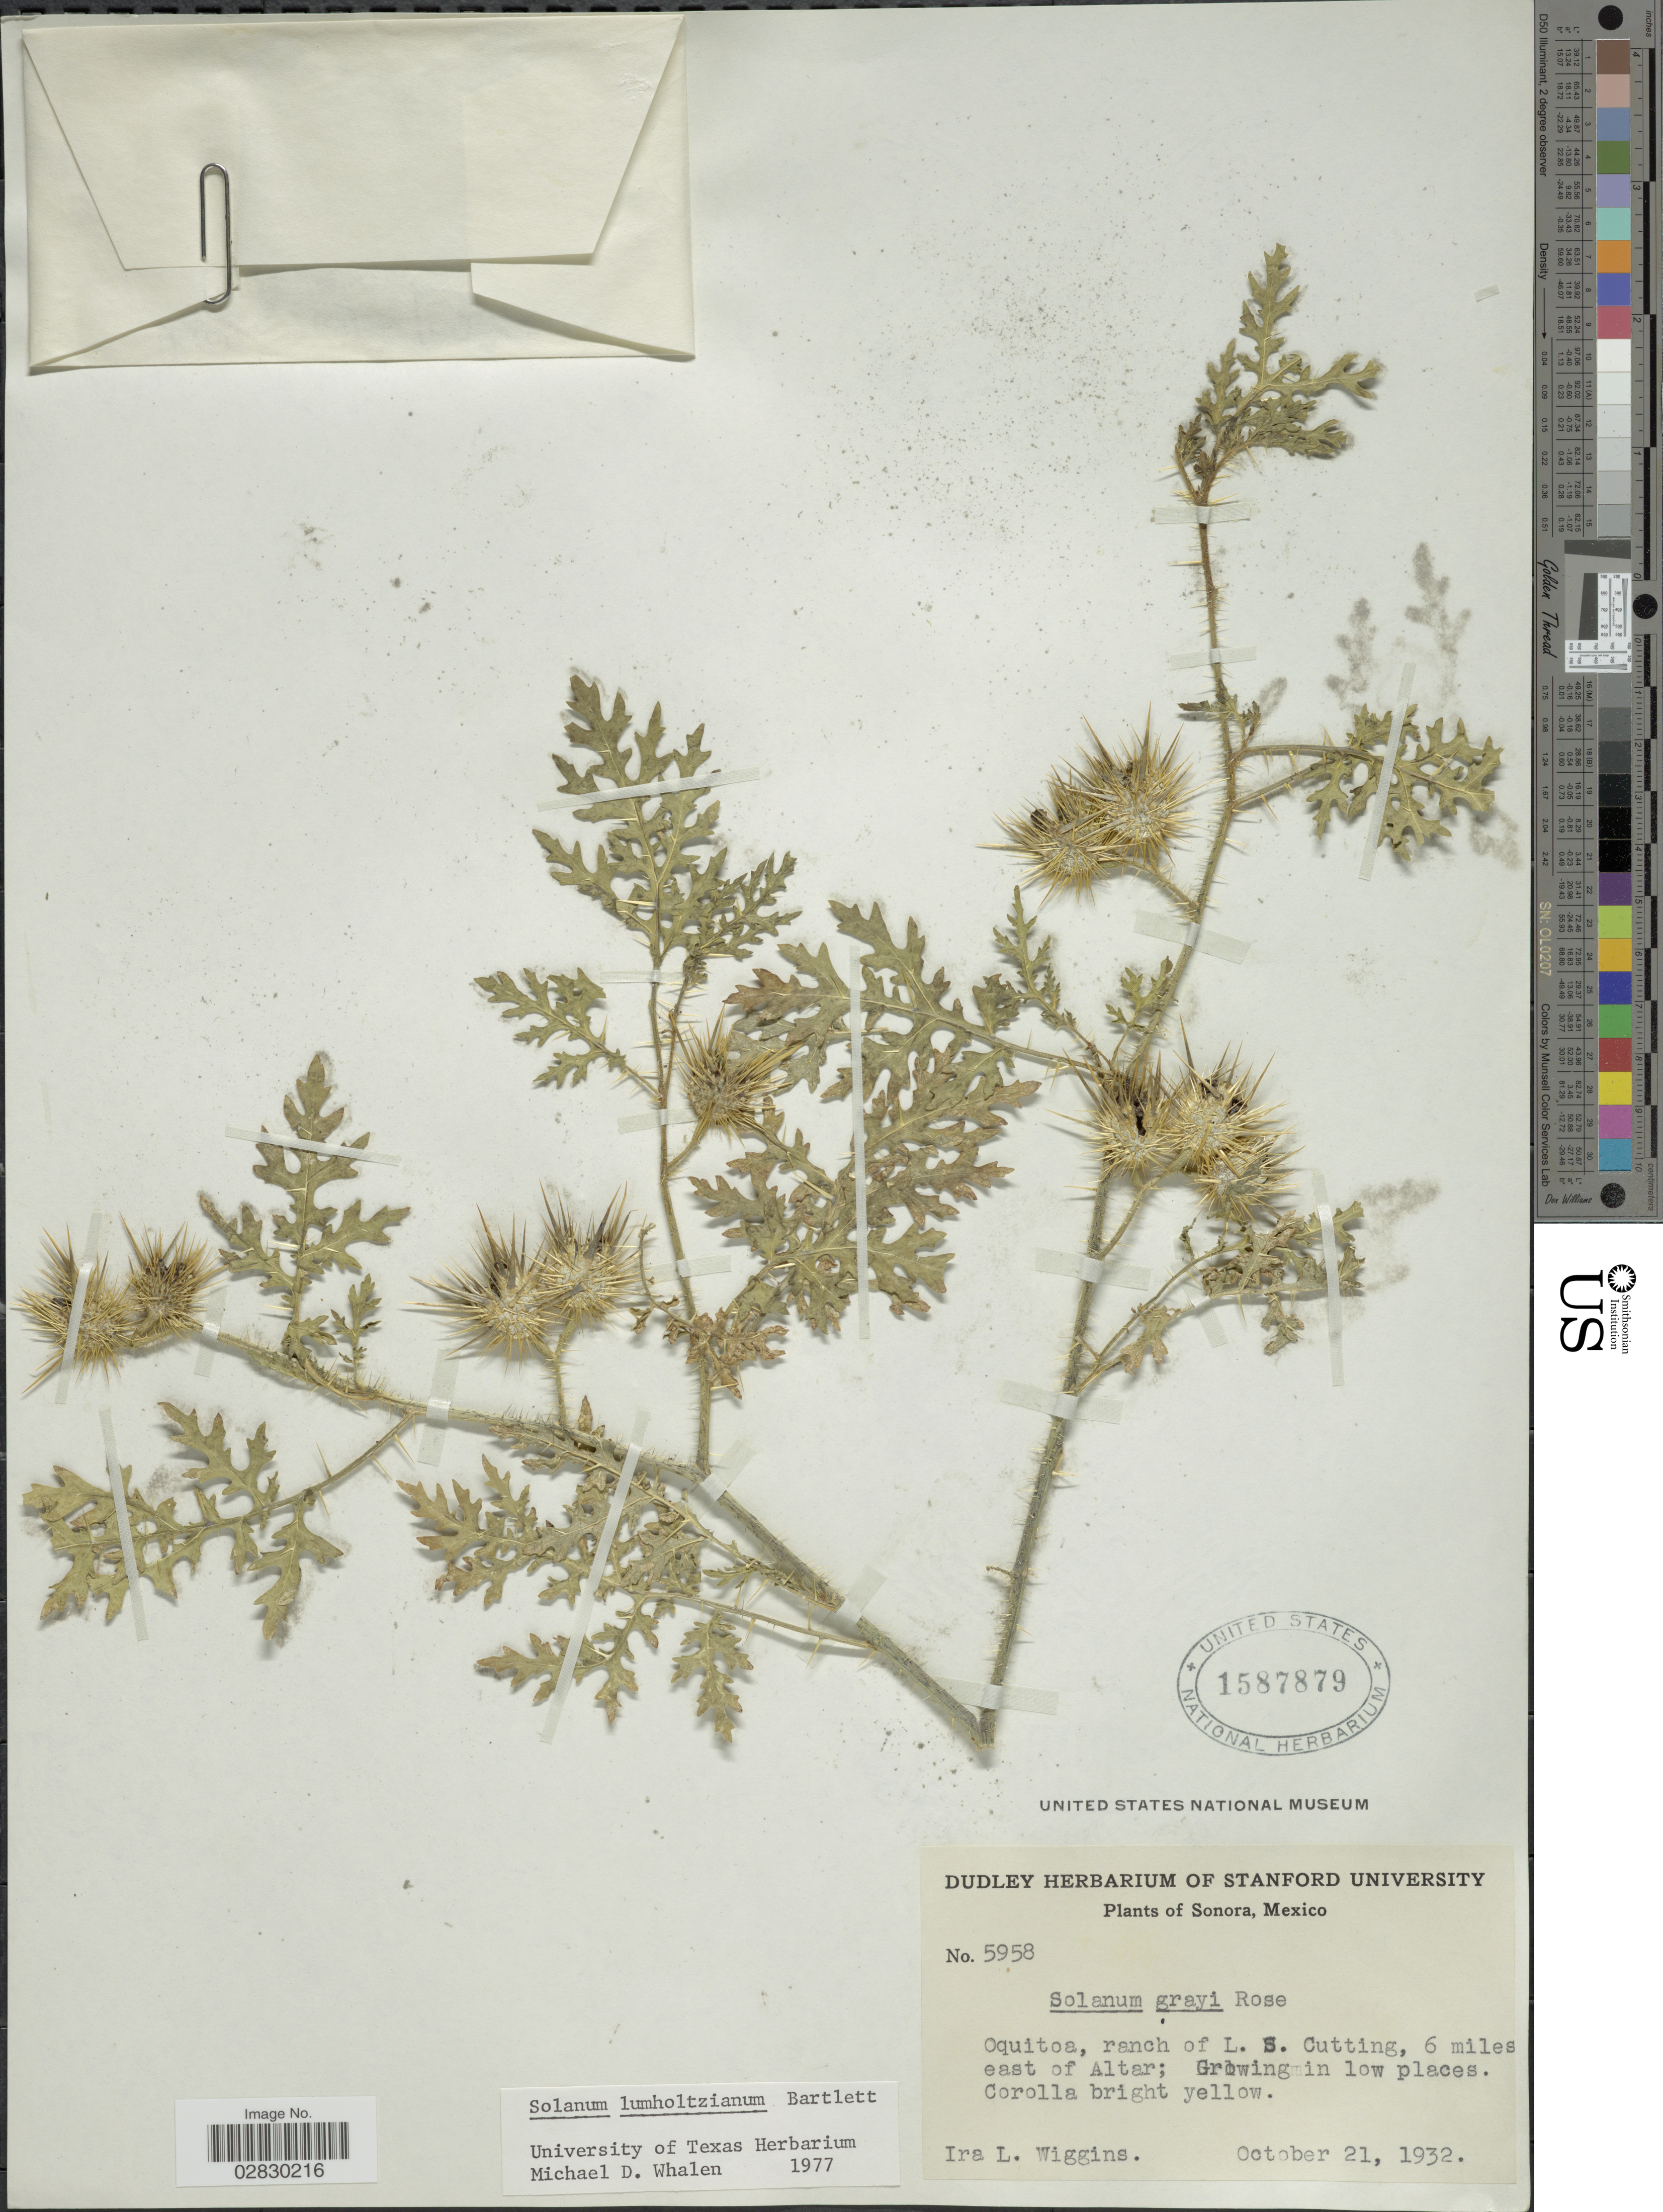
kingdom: Plantae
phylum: Tracheophyta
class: Magnoliopsida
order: Solanales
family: Solanaceae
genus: Solanum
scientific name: Solanum lumholtzianum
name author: Bartlett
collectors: I. L. Wiggins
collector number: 5958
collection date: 1932-10-21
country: Mexico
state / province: Sonora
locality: Oquita, ranch of L.S. Cutting, 6 miles east of Altar.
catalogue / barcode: US 1587879